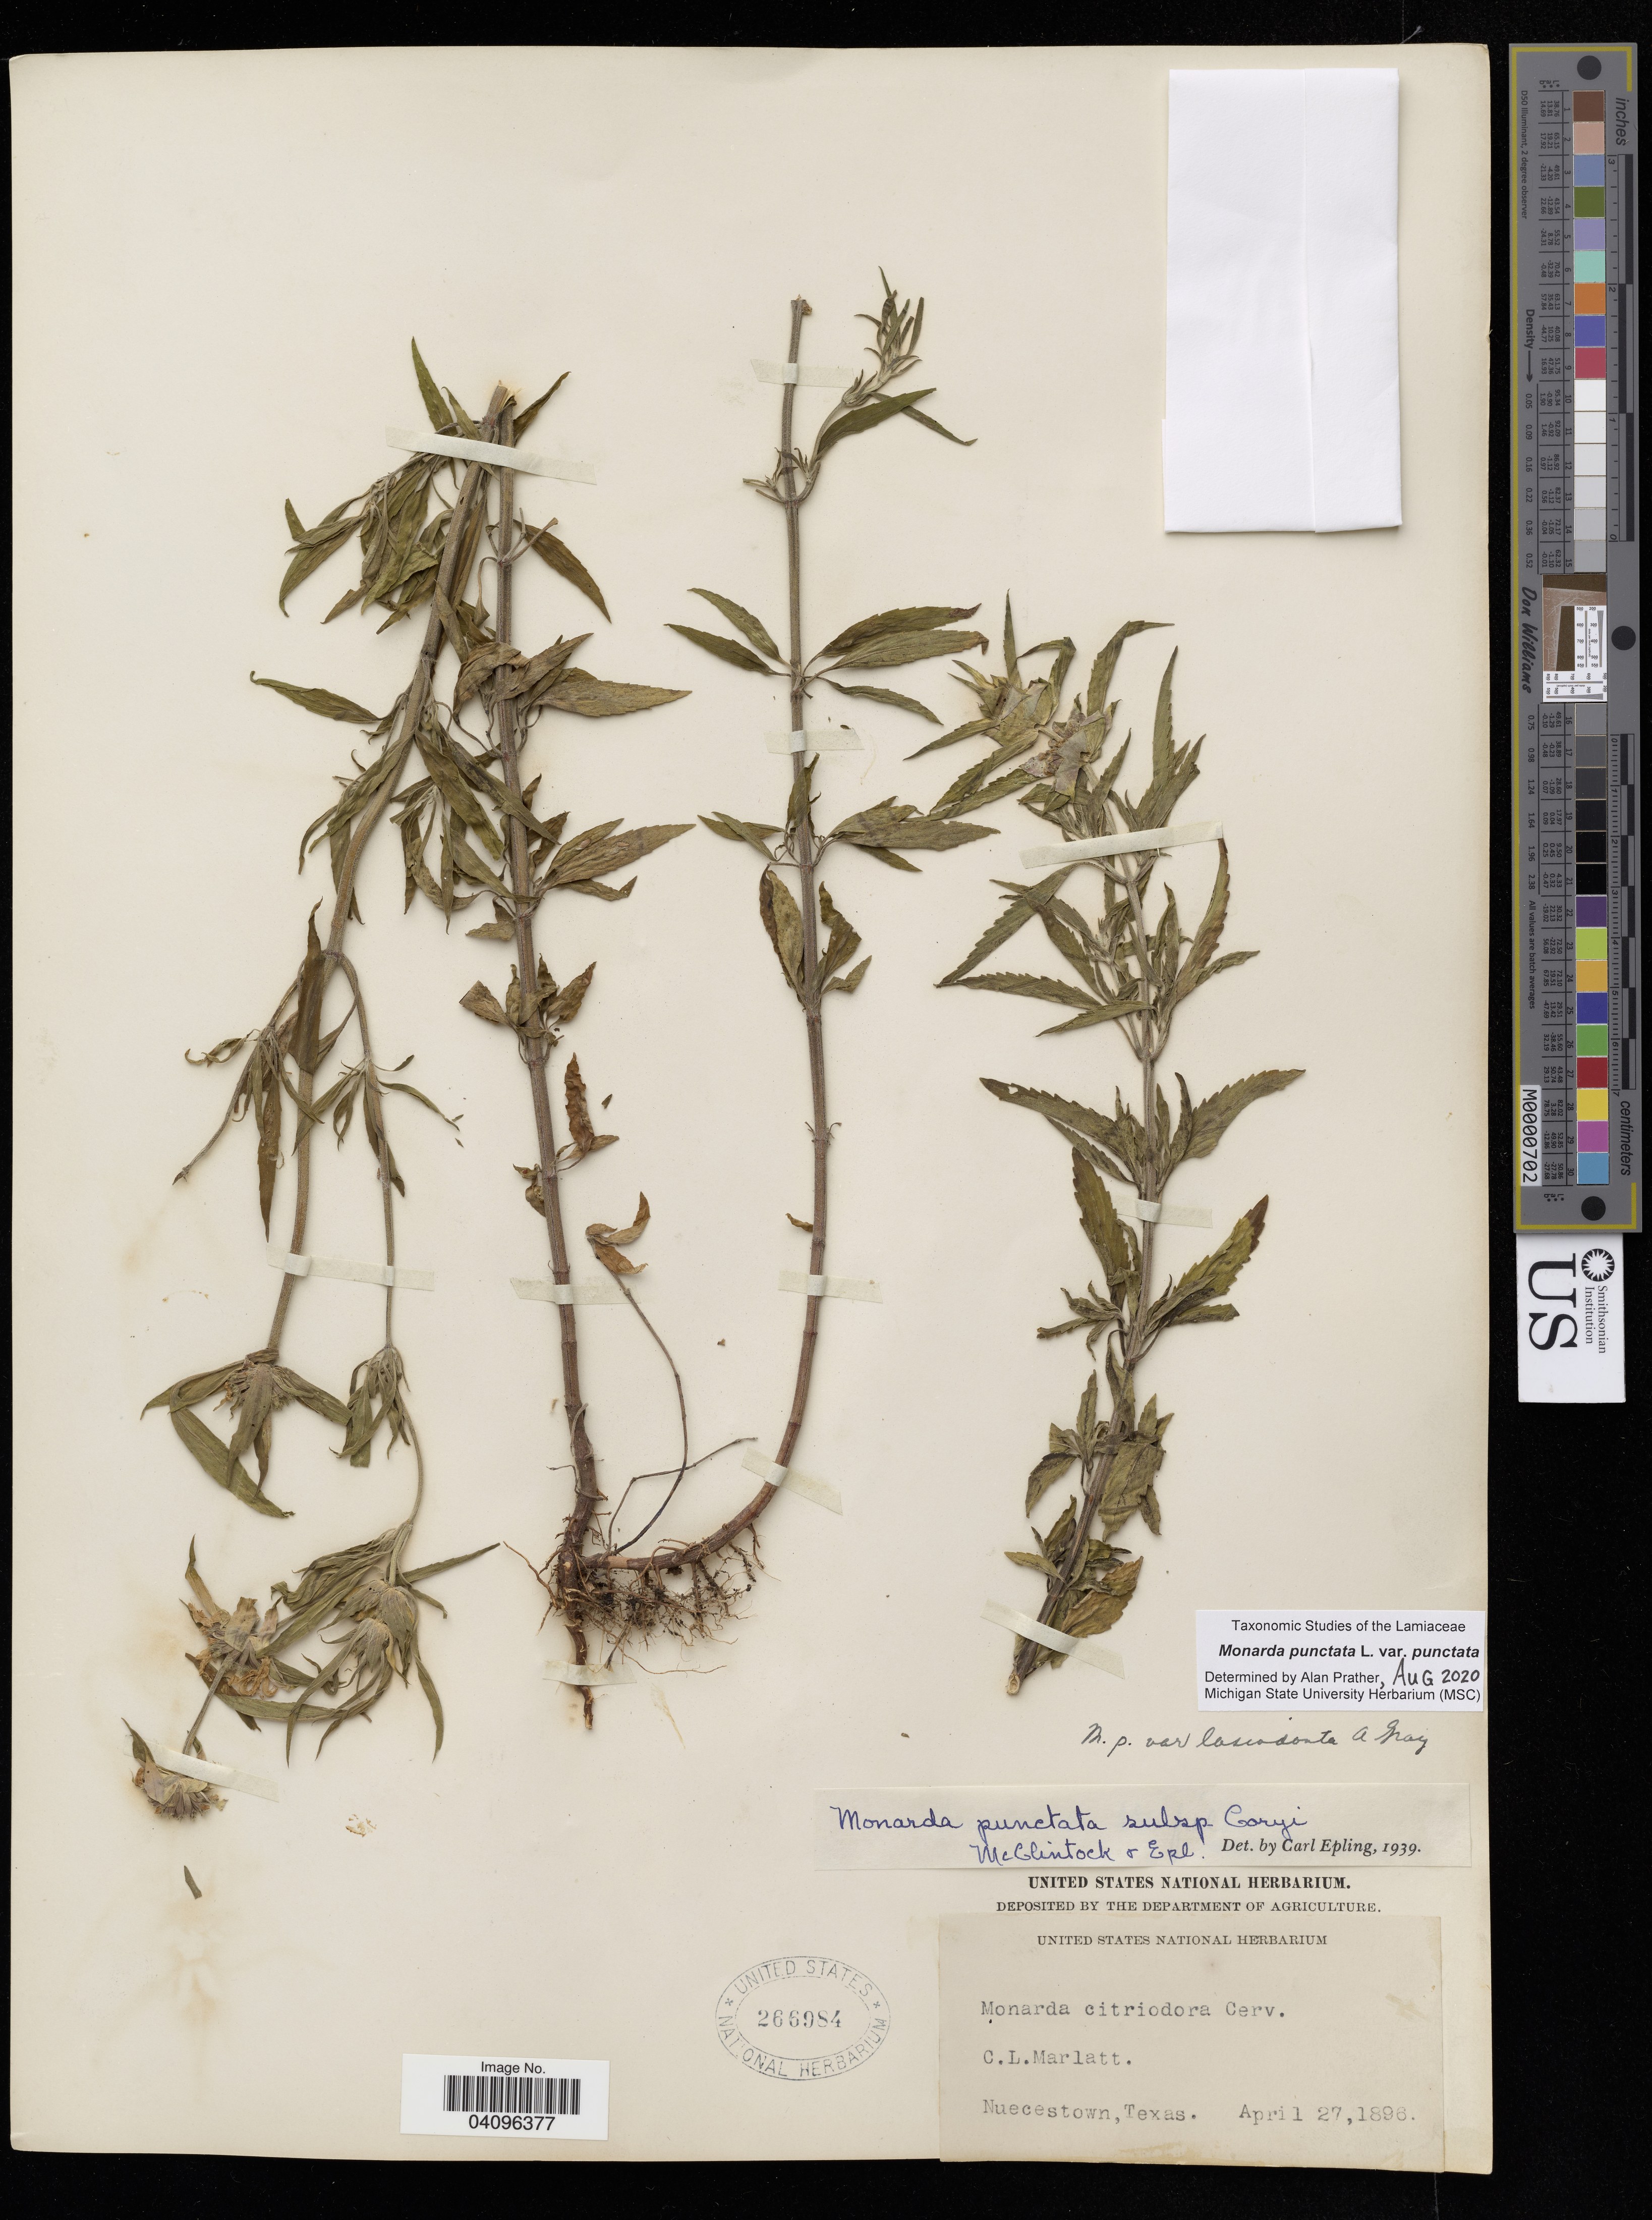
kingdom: Plantae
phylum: Tracheophyta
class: Magnoliopsida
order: Lamiales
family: Lamiaceae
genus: Monarda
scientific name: Monarda punctata var. punctata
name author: L.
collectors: C. Marlatt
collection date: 1896-04-27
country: United States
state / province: Texas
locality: Nuecestown.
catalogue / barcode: US 266984